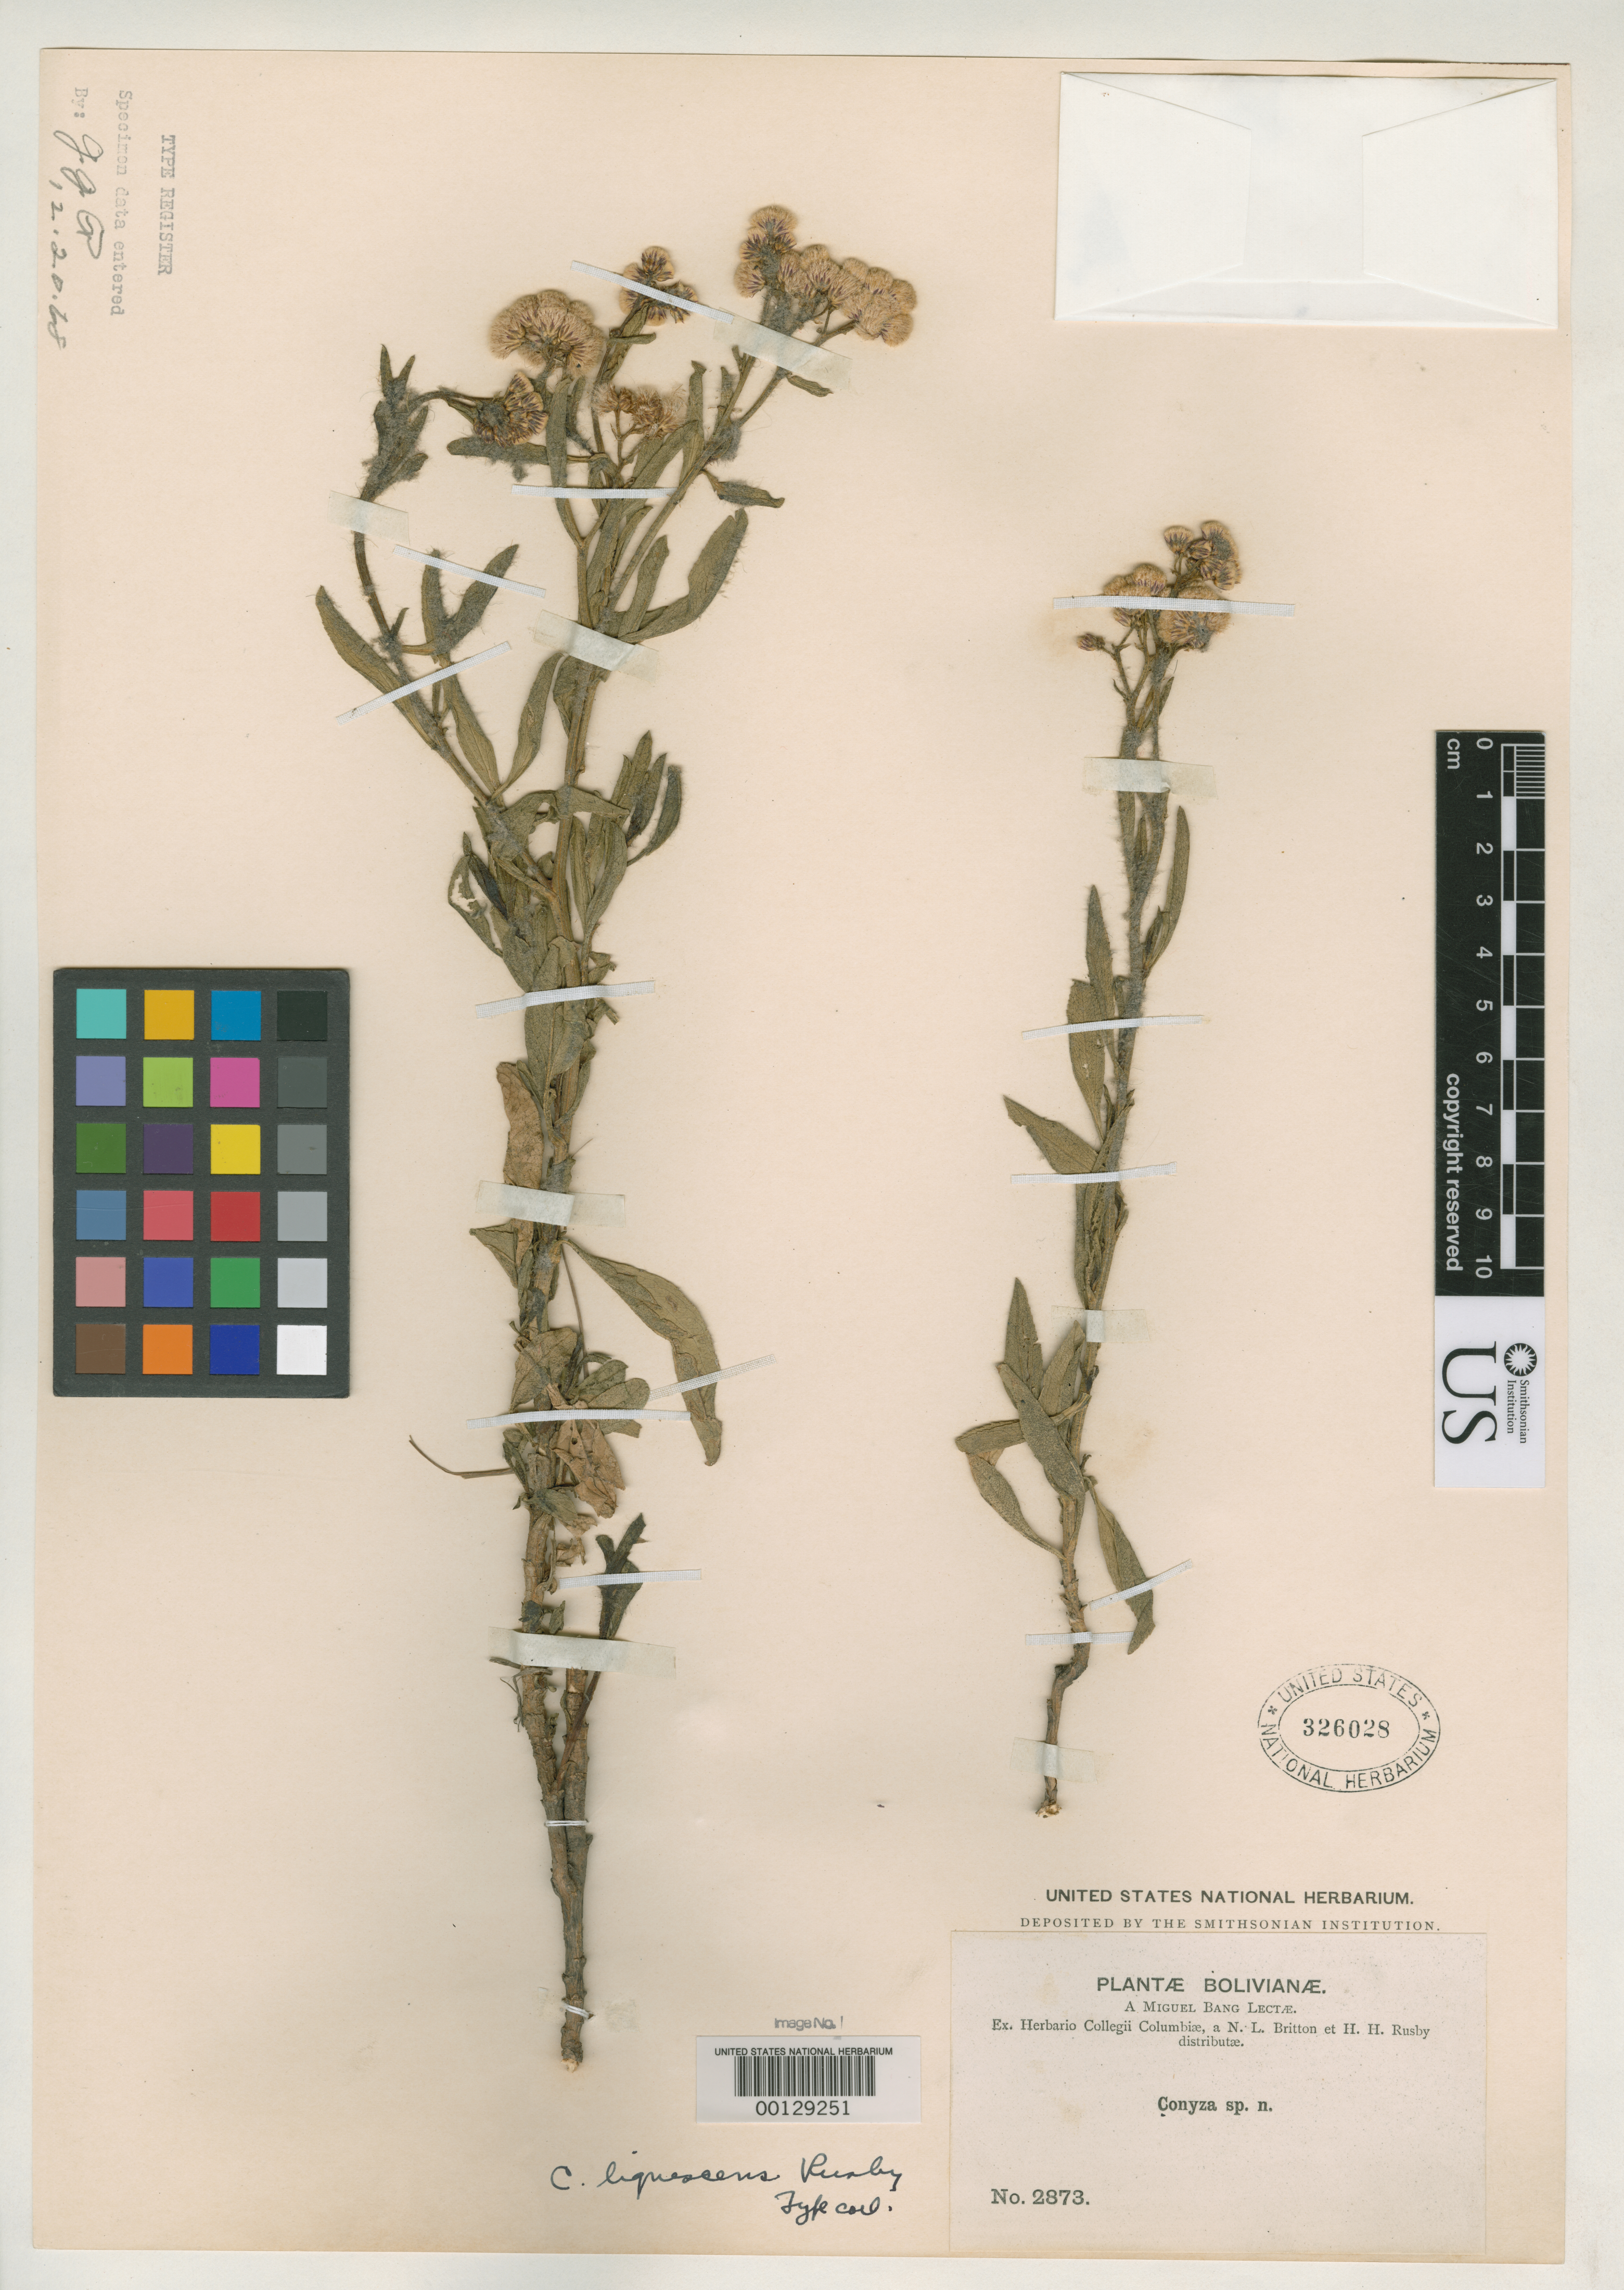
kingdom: Plantae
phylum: Tracheophyta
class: Magnoliopsida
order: Asterales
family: Asteraceae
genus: Conyza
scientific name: Conyza lignescens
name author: Rusby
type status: Isotype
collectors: M. Bang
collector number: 2873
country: Bolivia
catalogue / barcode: US 326028